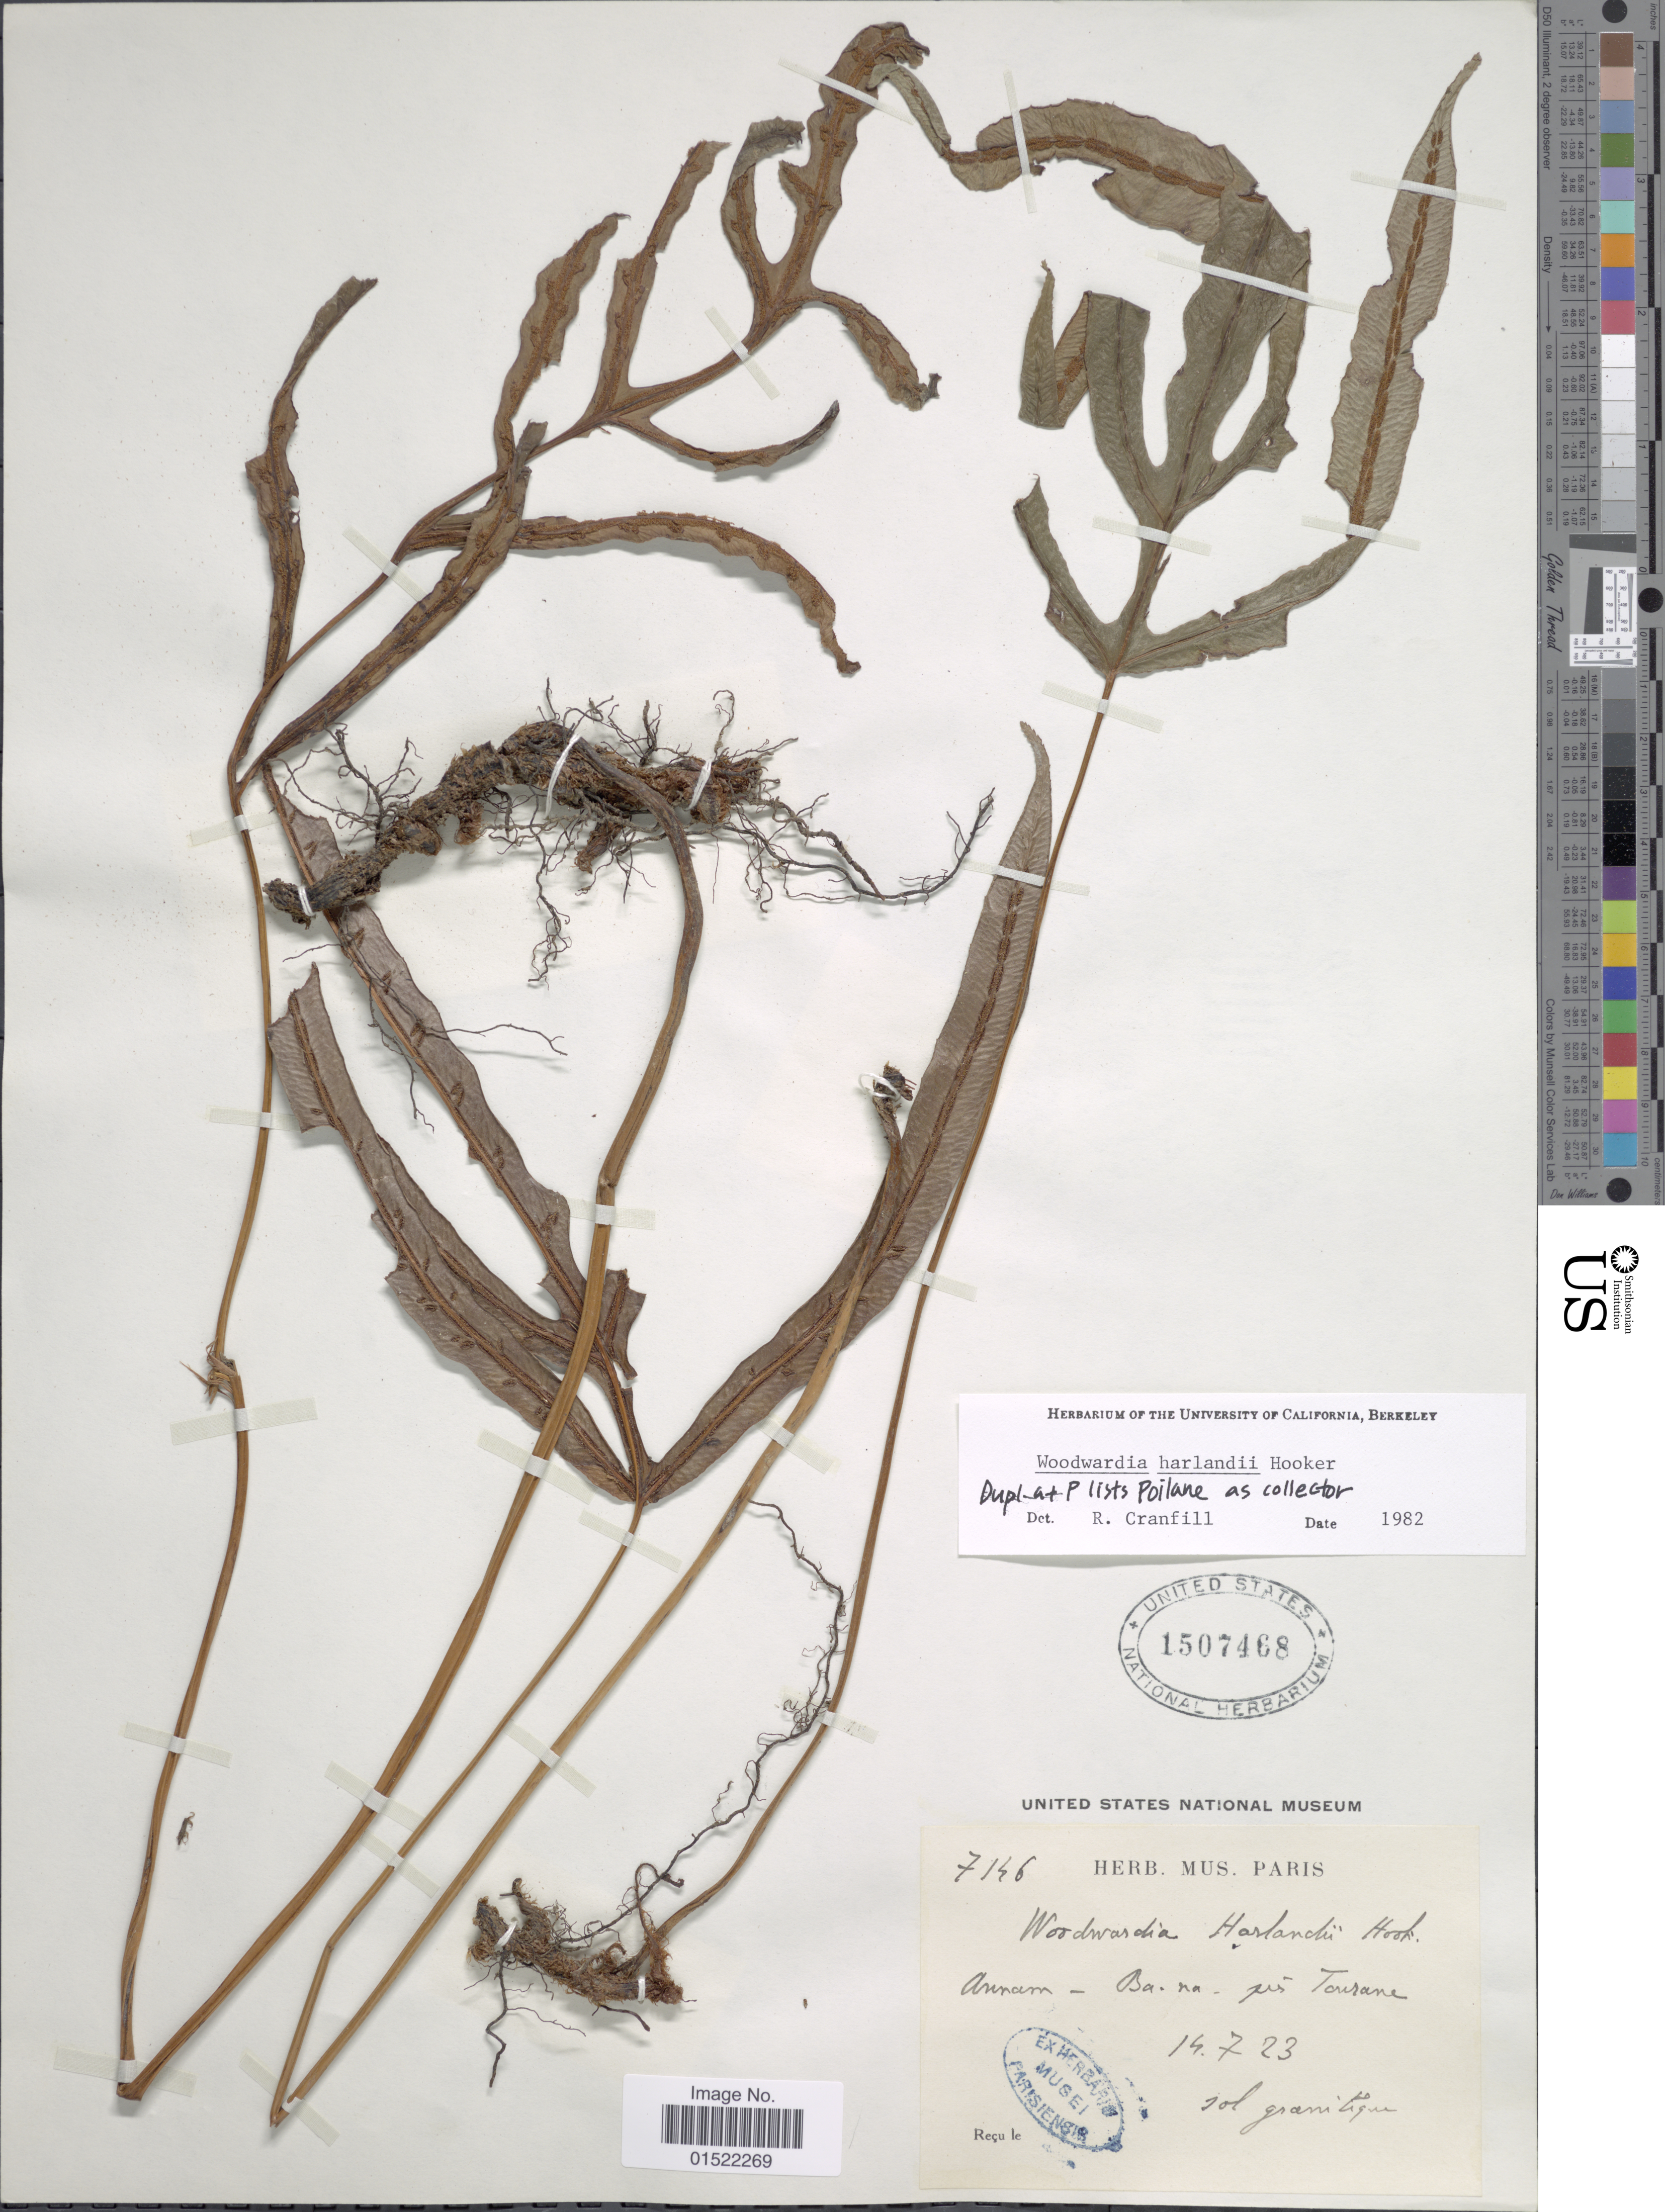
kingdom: Plantae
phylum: Tracheophyta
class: Polypodiopsida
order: Polypodiales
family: Blechnaceae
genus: Woodwardia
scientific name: Woodwardia harlandii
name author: Hook.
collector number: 7146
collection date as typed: Transcribed d/m/y: 19/7/23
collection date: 1923-07-19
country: Vietnam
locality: Annam- Ba. na- jis Tourane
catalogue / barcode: US 1507468